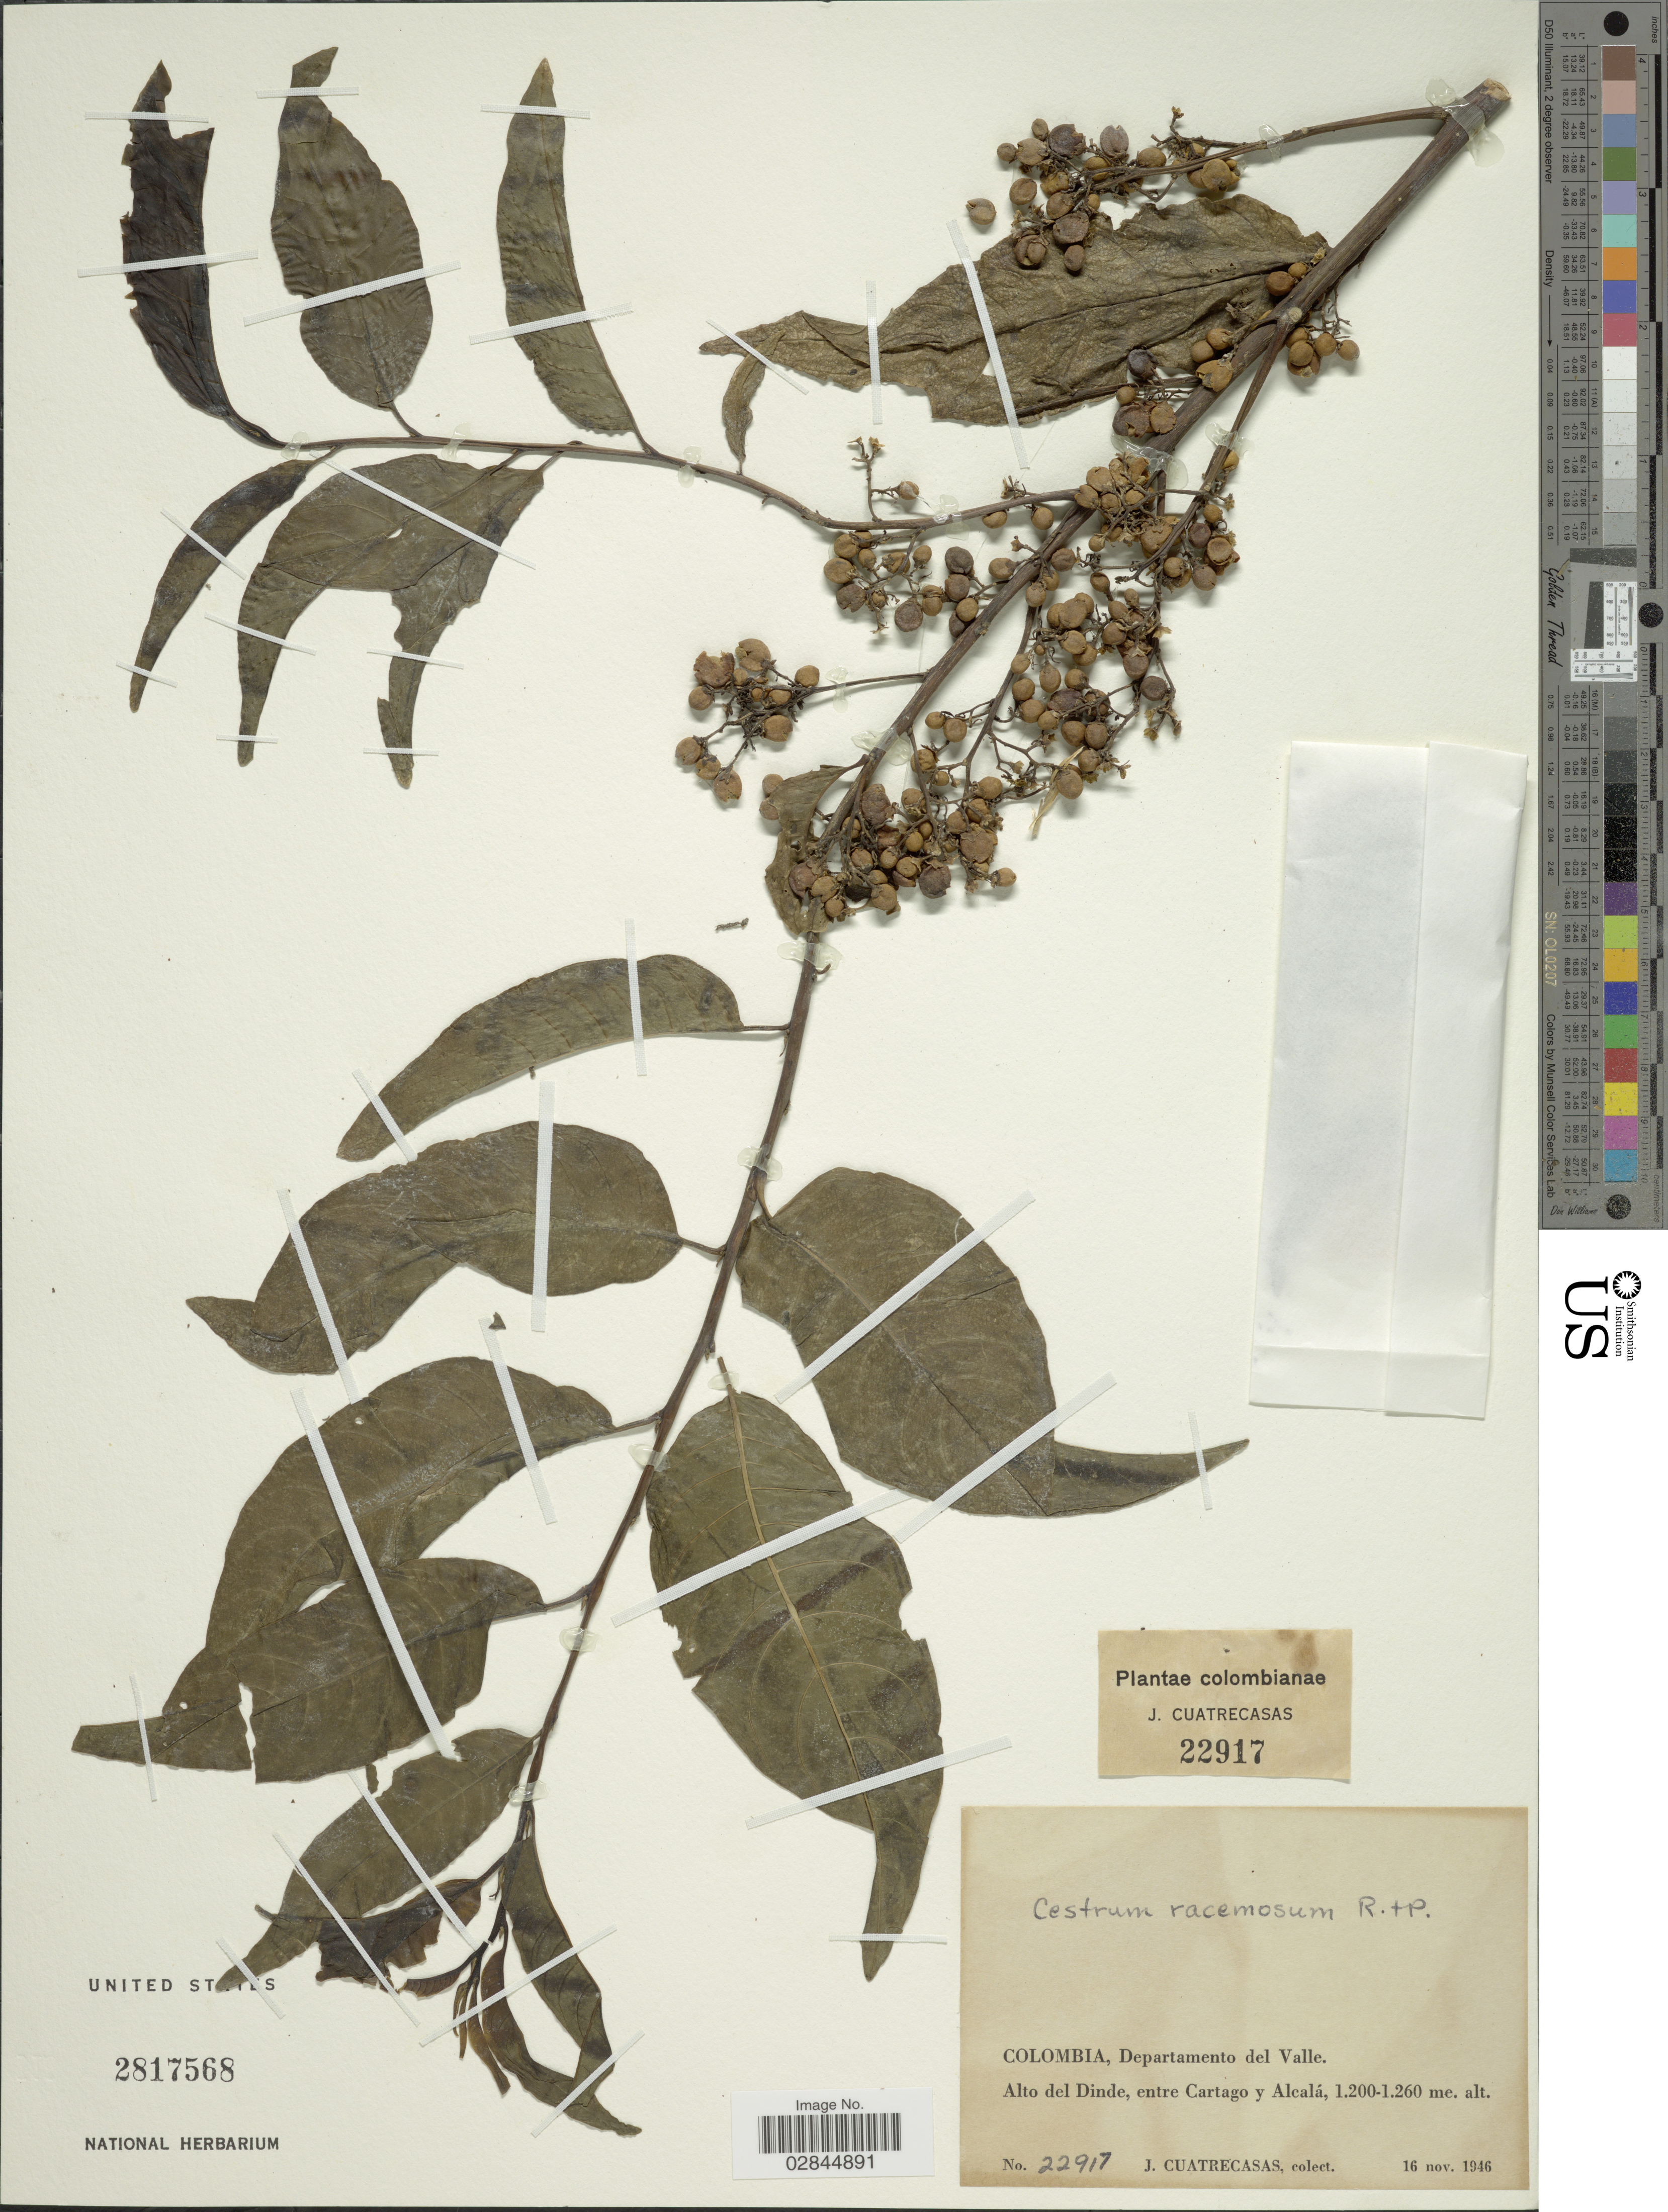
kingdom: Plantae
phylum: Tracheophyta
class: Magnoliopsida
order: Solanales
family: Solanaceae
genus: Cestrum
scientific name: Cestrum racemosum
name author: Ruiz & Pav.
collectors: J. Cuatrecasas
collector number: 22917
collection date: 1946-11-16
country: Colombia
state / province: Valle del Cauca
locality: Departamento del Valle. Alto del Dinde, entre Cartago y Alcalá.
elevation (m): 1200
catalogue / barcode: US 2817568